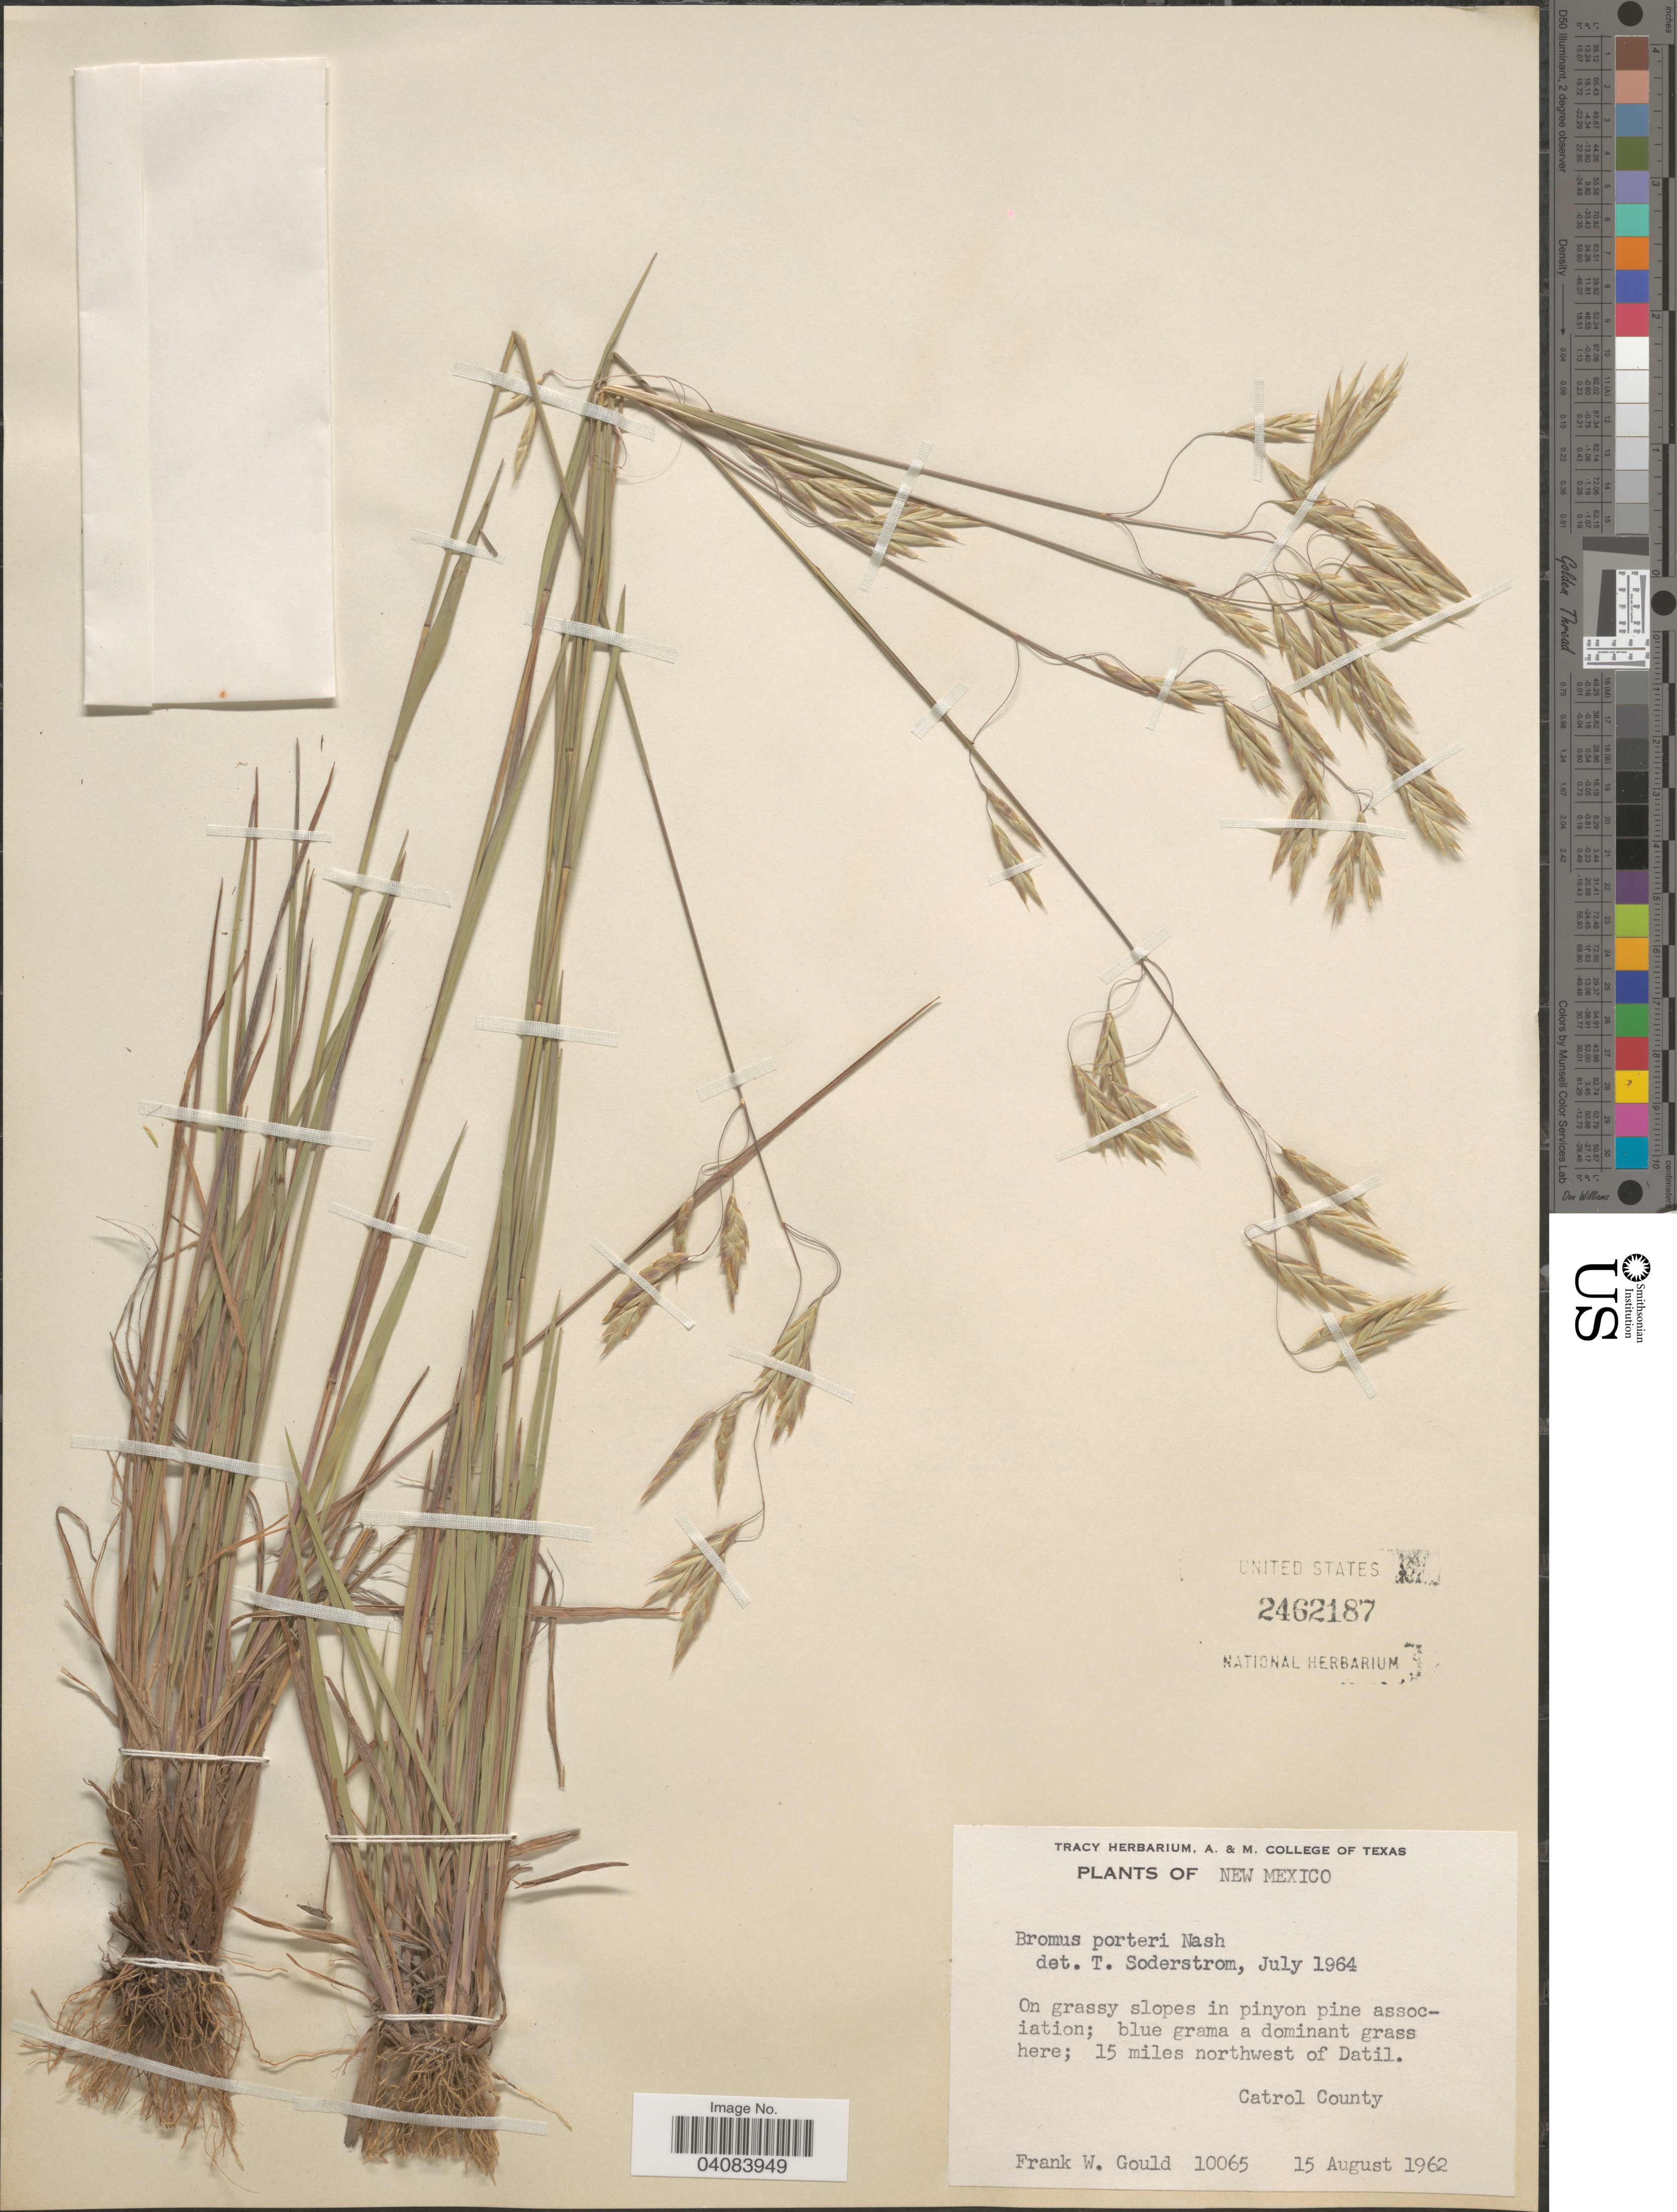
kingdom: Plantae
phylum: Tracheophyta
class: Liliopsida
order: Poales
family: Poaceae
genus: Bromus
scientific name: Bromus porteri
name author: (J.M. Coult.) Nash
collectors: F. W. Gould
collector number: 10065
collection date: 1962-08-15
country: United States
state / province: New Mexico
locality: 15 miles northwest of Datil. Catrol County.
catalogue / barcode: US 2462187